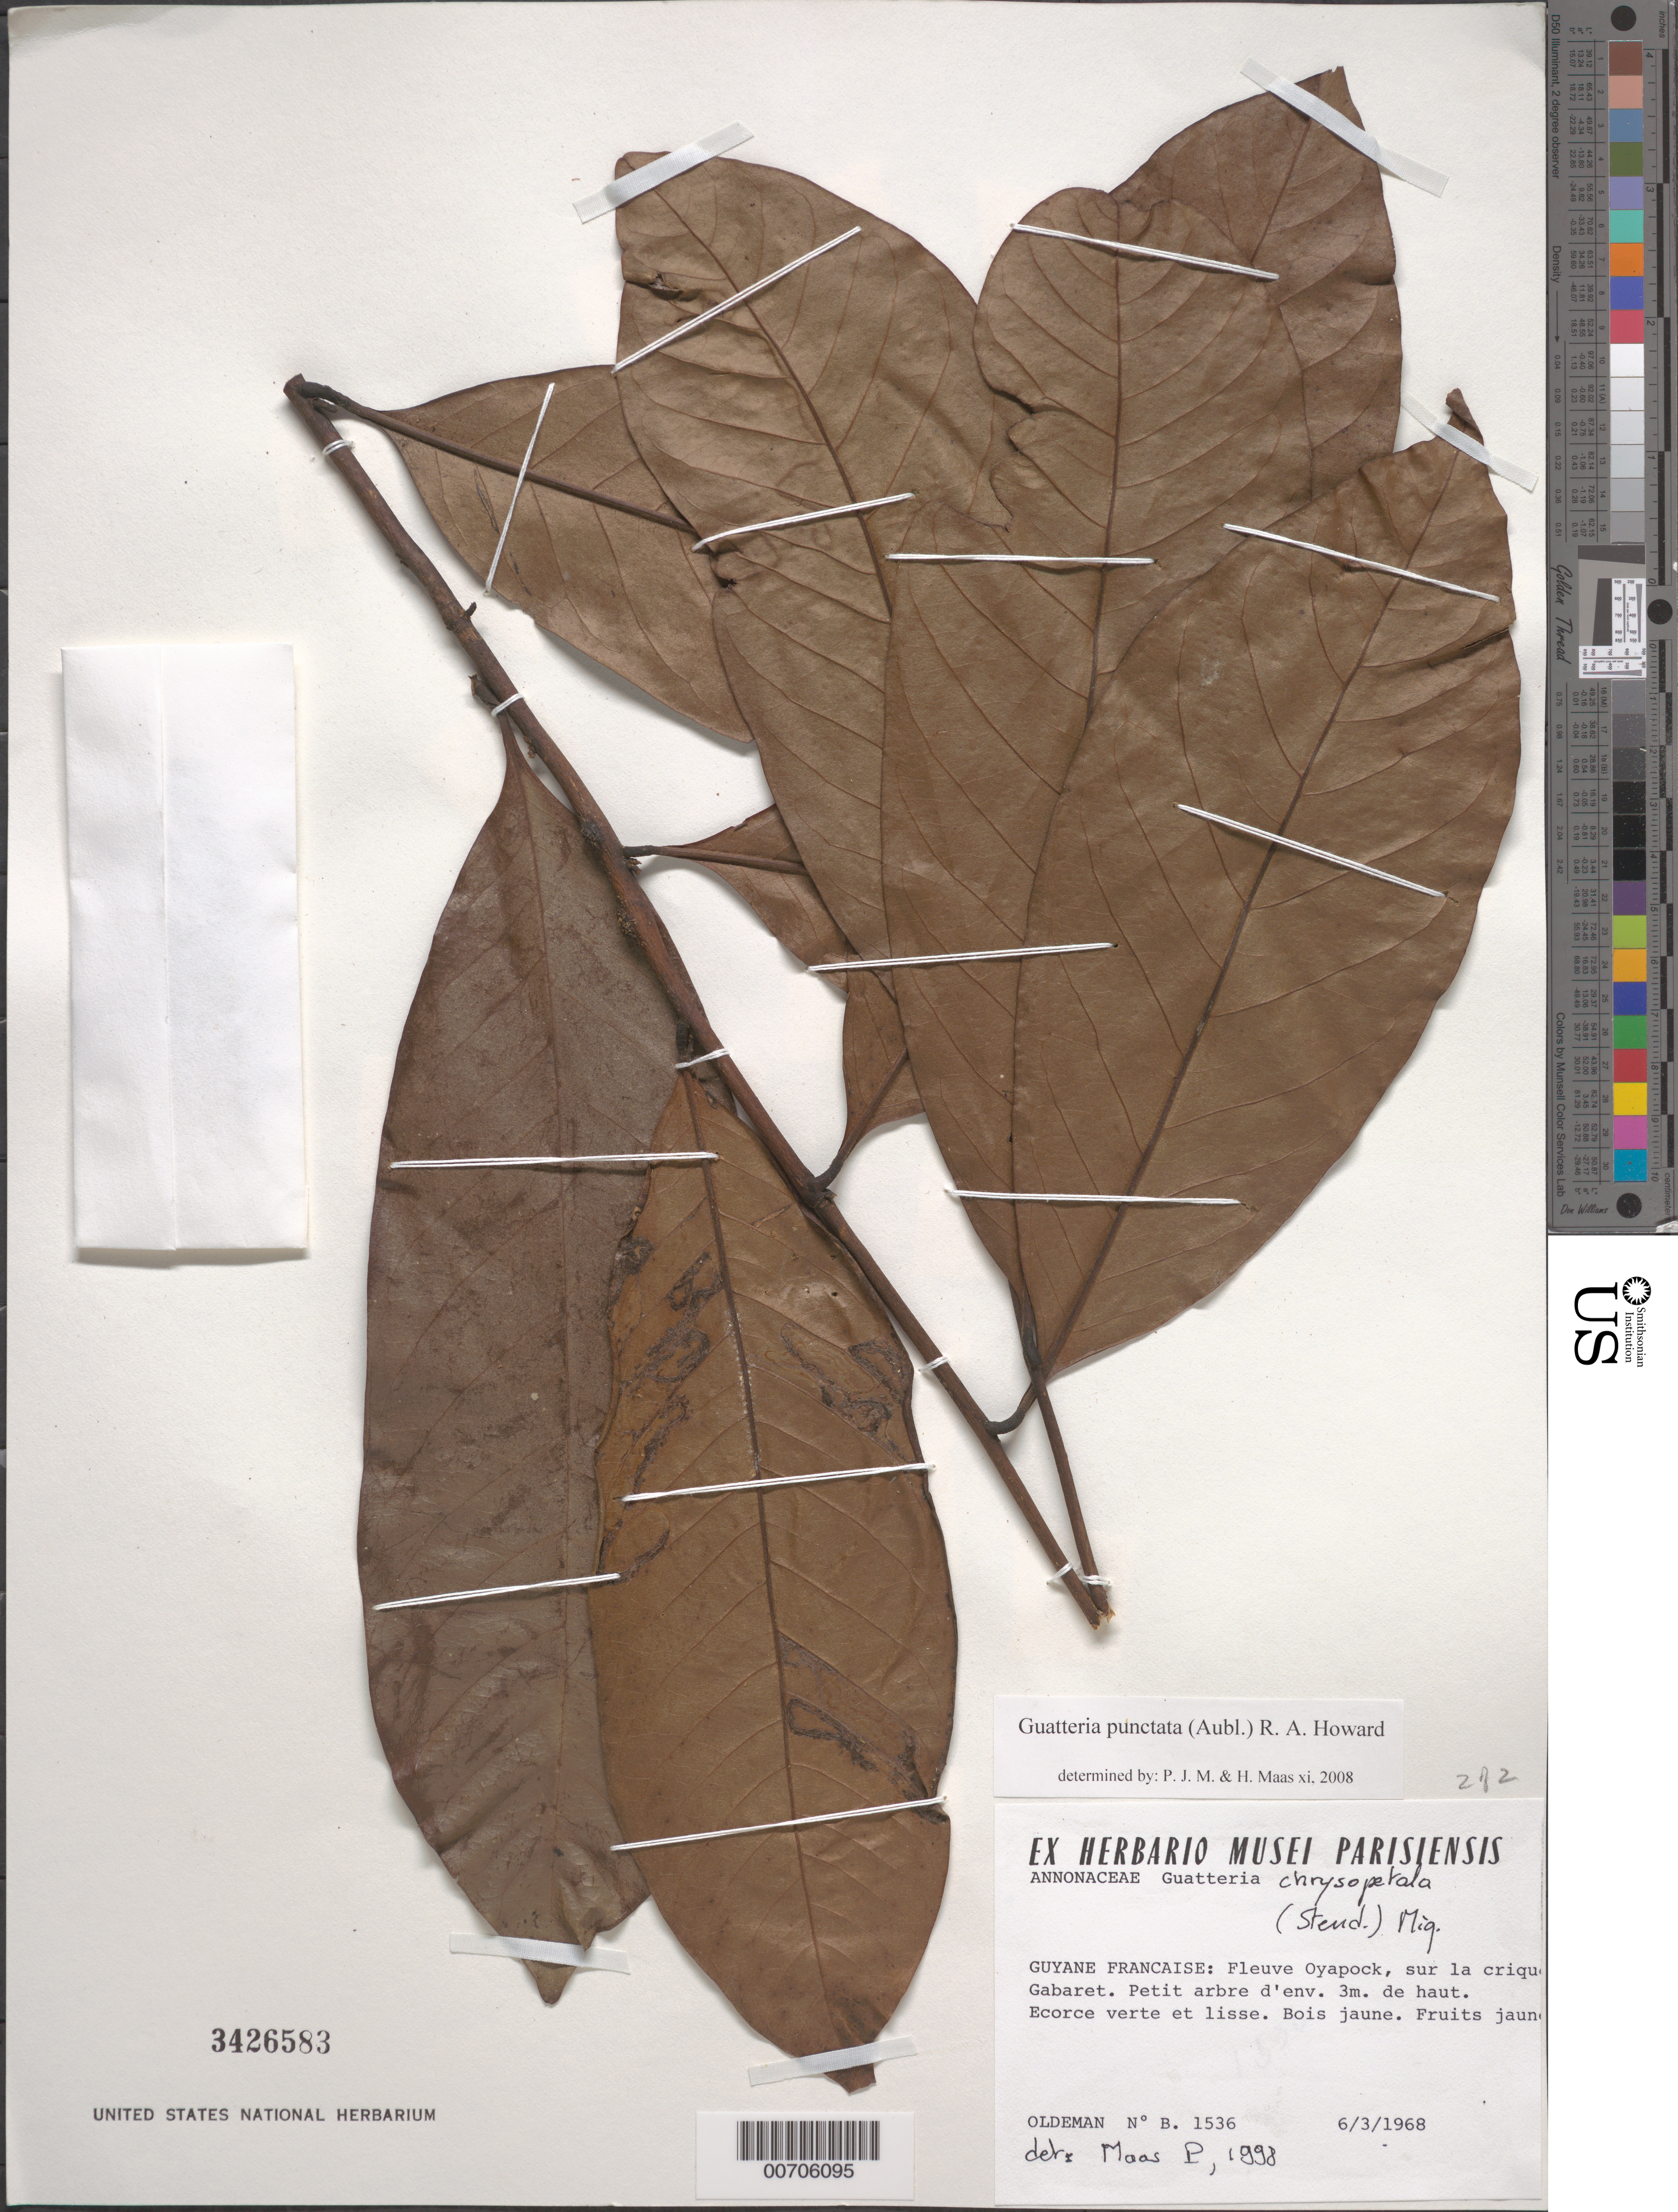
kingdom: Plantae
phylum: Tracheophyta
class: Magnoliopsida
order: Magnoliales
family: Annonaceae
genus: Guatteria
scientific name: Guatteria punctata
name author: (Aubl.) R.A. Howard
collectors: -- Oldeman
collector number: B1536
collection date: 1968-03-06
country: French Guiana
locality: Guyane Francaise: Fleuve Oyapock, sur la criqu [illegible text] Gabaret.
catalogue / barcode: US 3426583